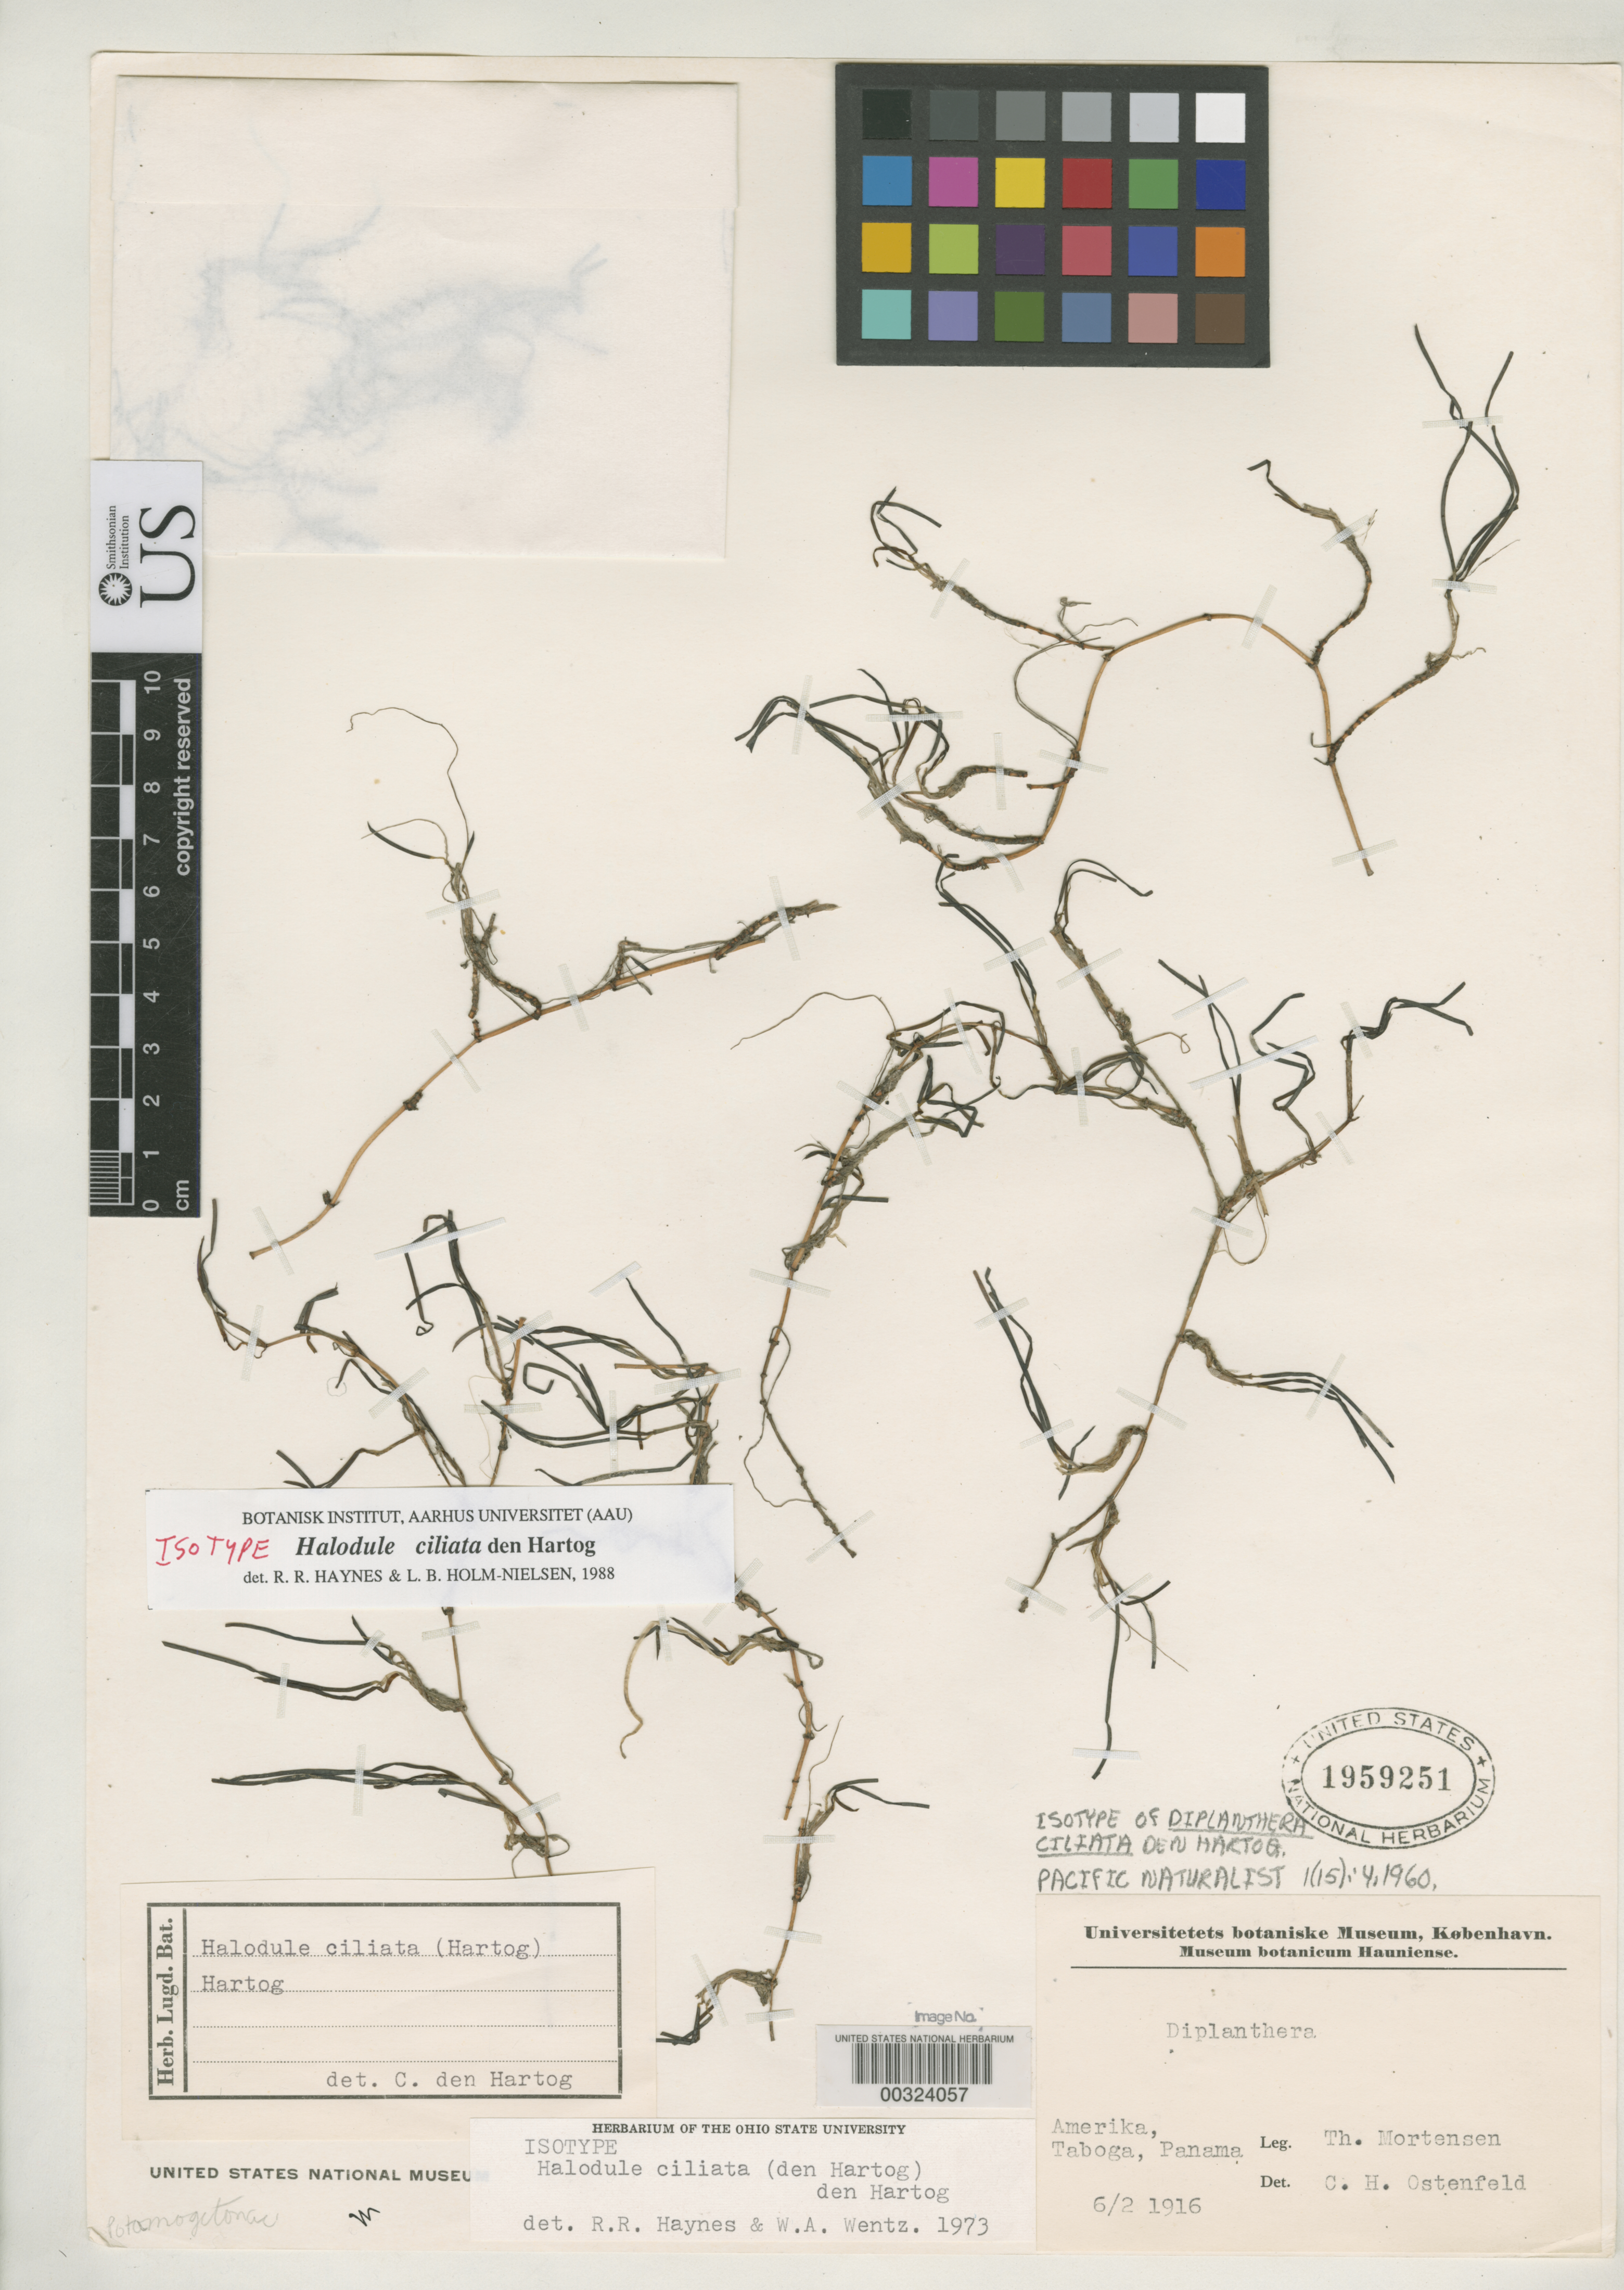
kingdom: Plantae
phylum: Tracheophyta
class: Liliopsida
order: Alismatales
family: Cymodoceaceae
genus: Diplanthera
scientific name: Diplanthera ciliata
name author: Hartog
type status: Isotype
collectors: T. Mortensen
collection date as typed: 06 Feb 1916 or 02 Jun 1916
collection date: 1916-02-06 or 1916-06-02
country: Panama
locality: Taboga.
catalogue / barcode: US 1959251